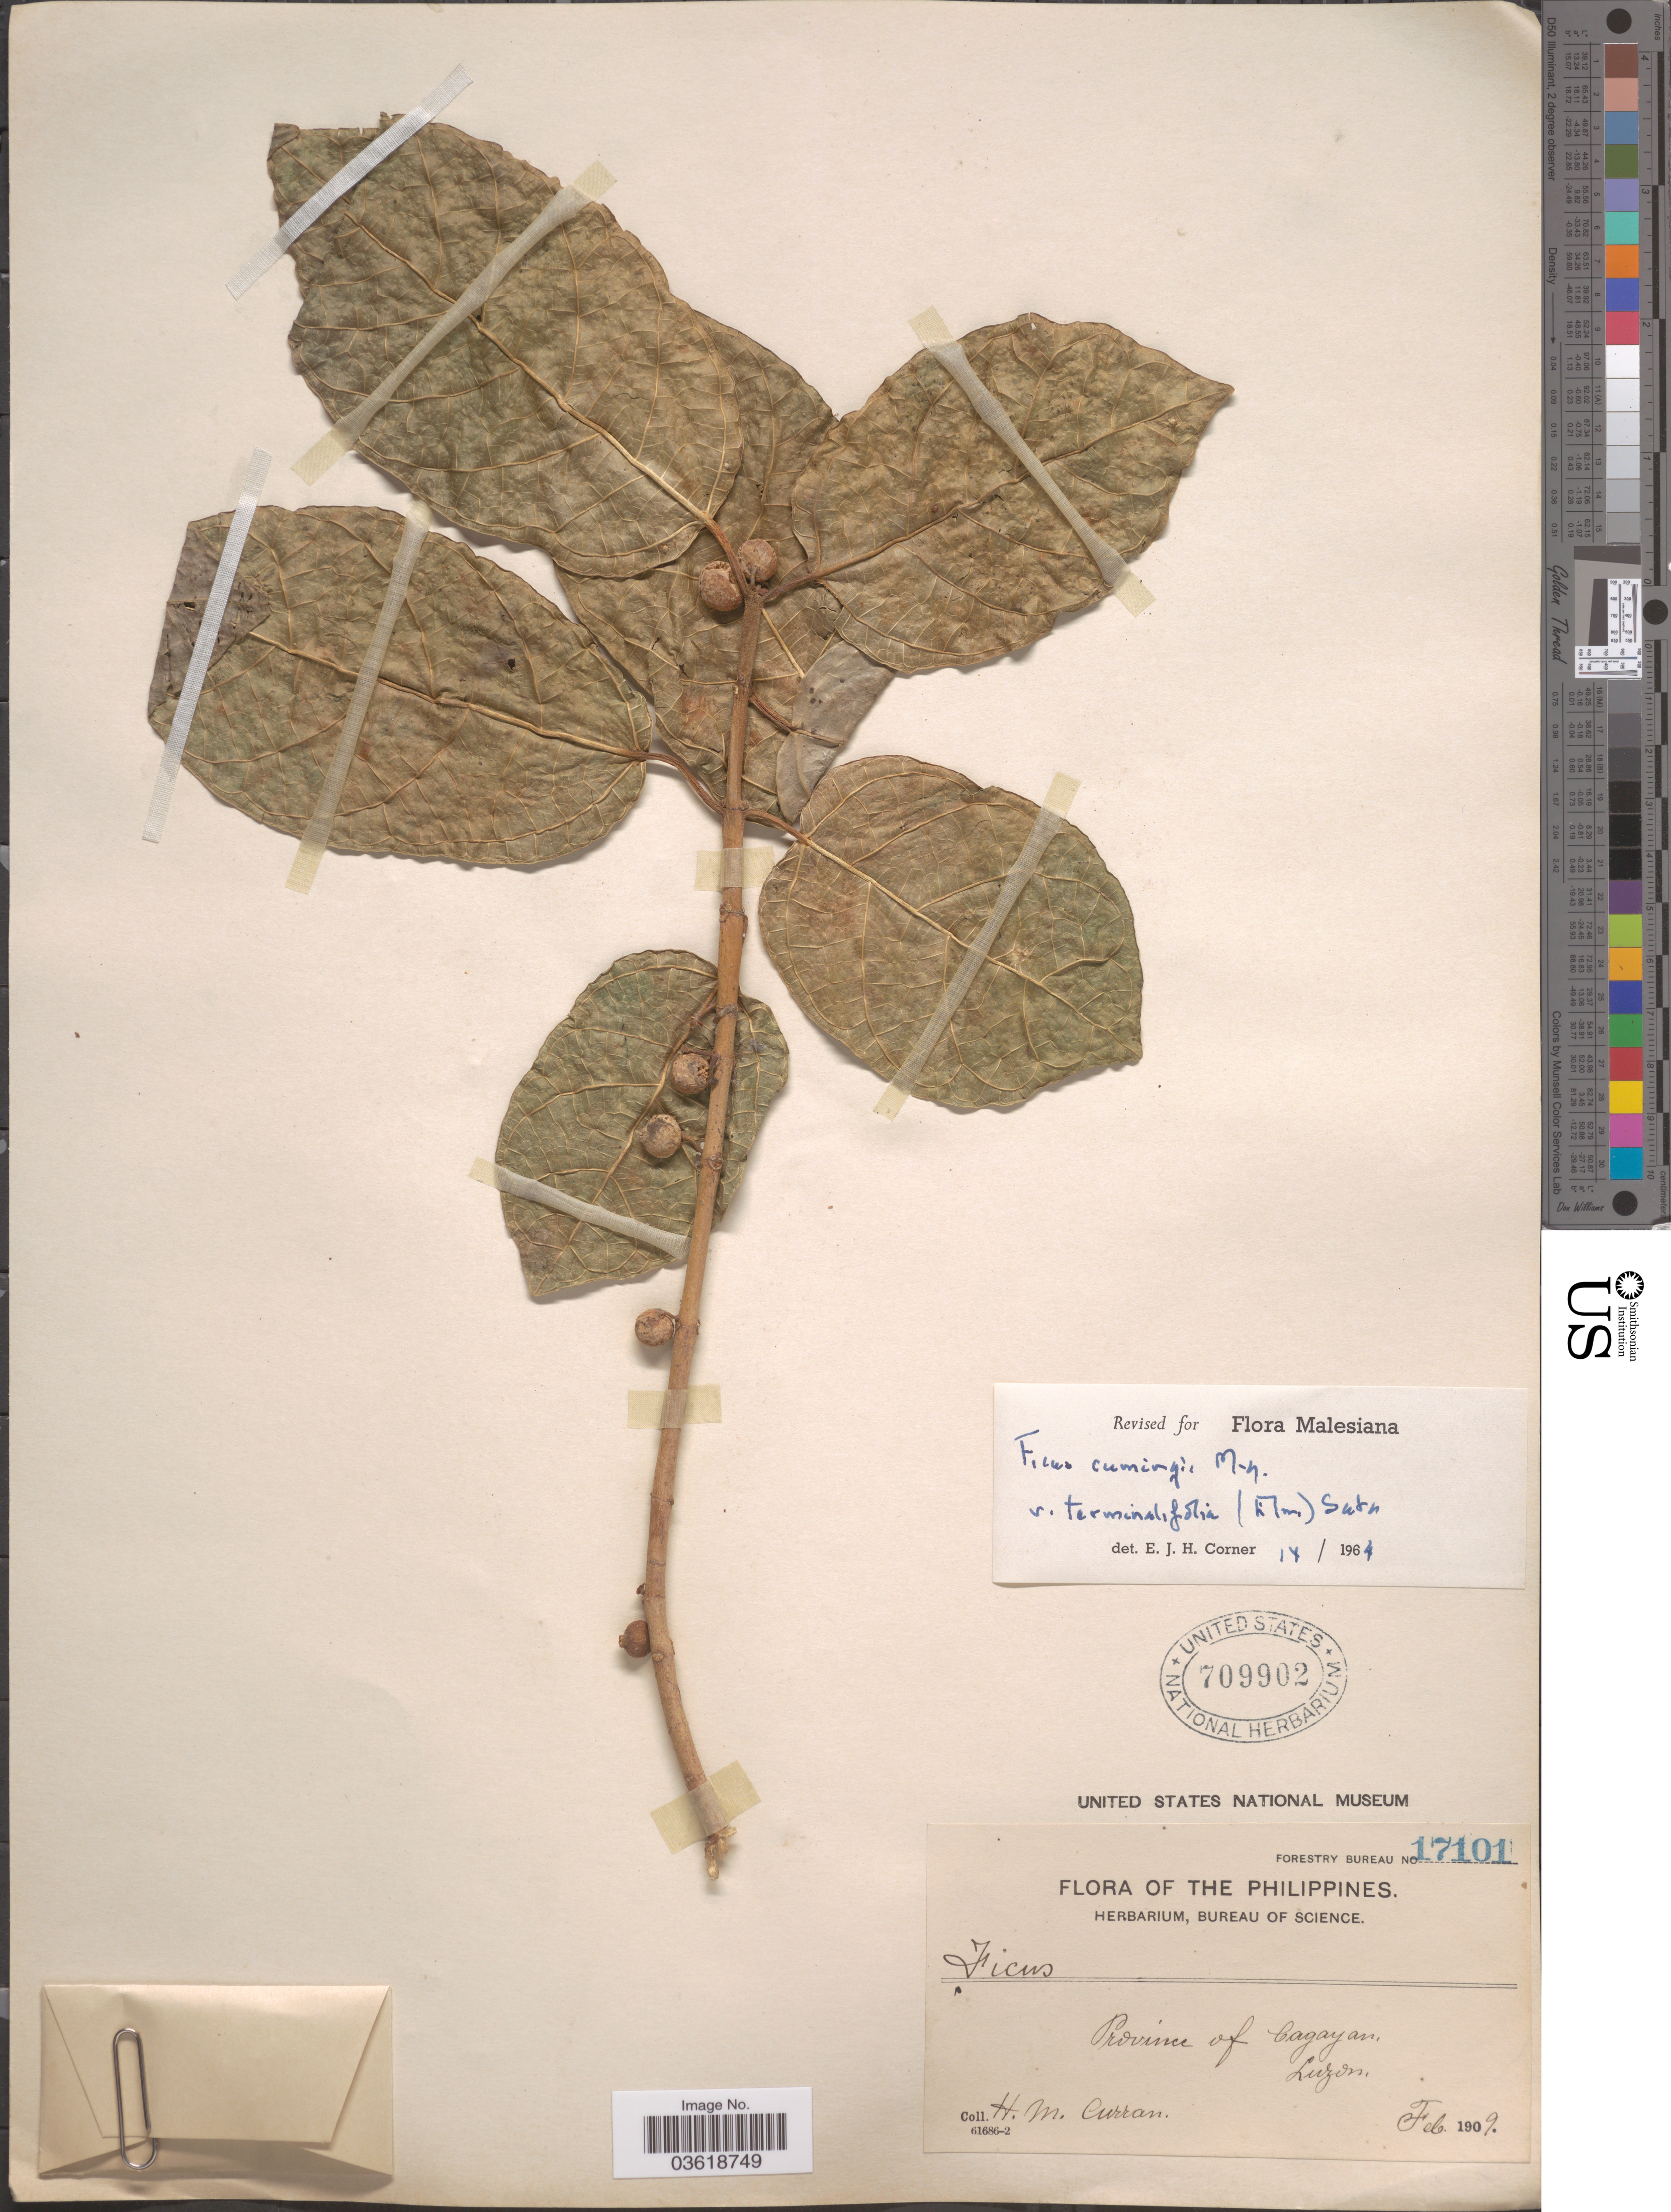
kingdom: Plantae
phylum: Tracheophyta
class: Magnoliopsida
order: Rosales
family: Moraceae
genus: Ficus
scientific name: Ficus cumingii var. terminalifolia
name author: (Elmer) Sata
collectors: H. M. Curran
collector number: Forestry Bureau 17101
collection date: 1909-02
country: Philippines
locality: Province of Cagayan. Luzon.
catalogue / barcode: US 709902